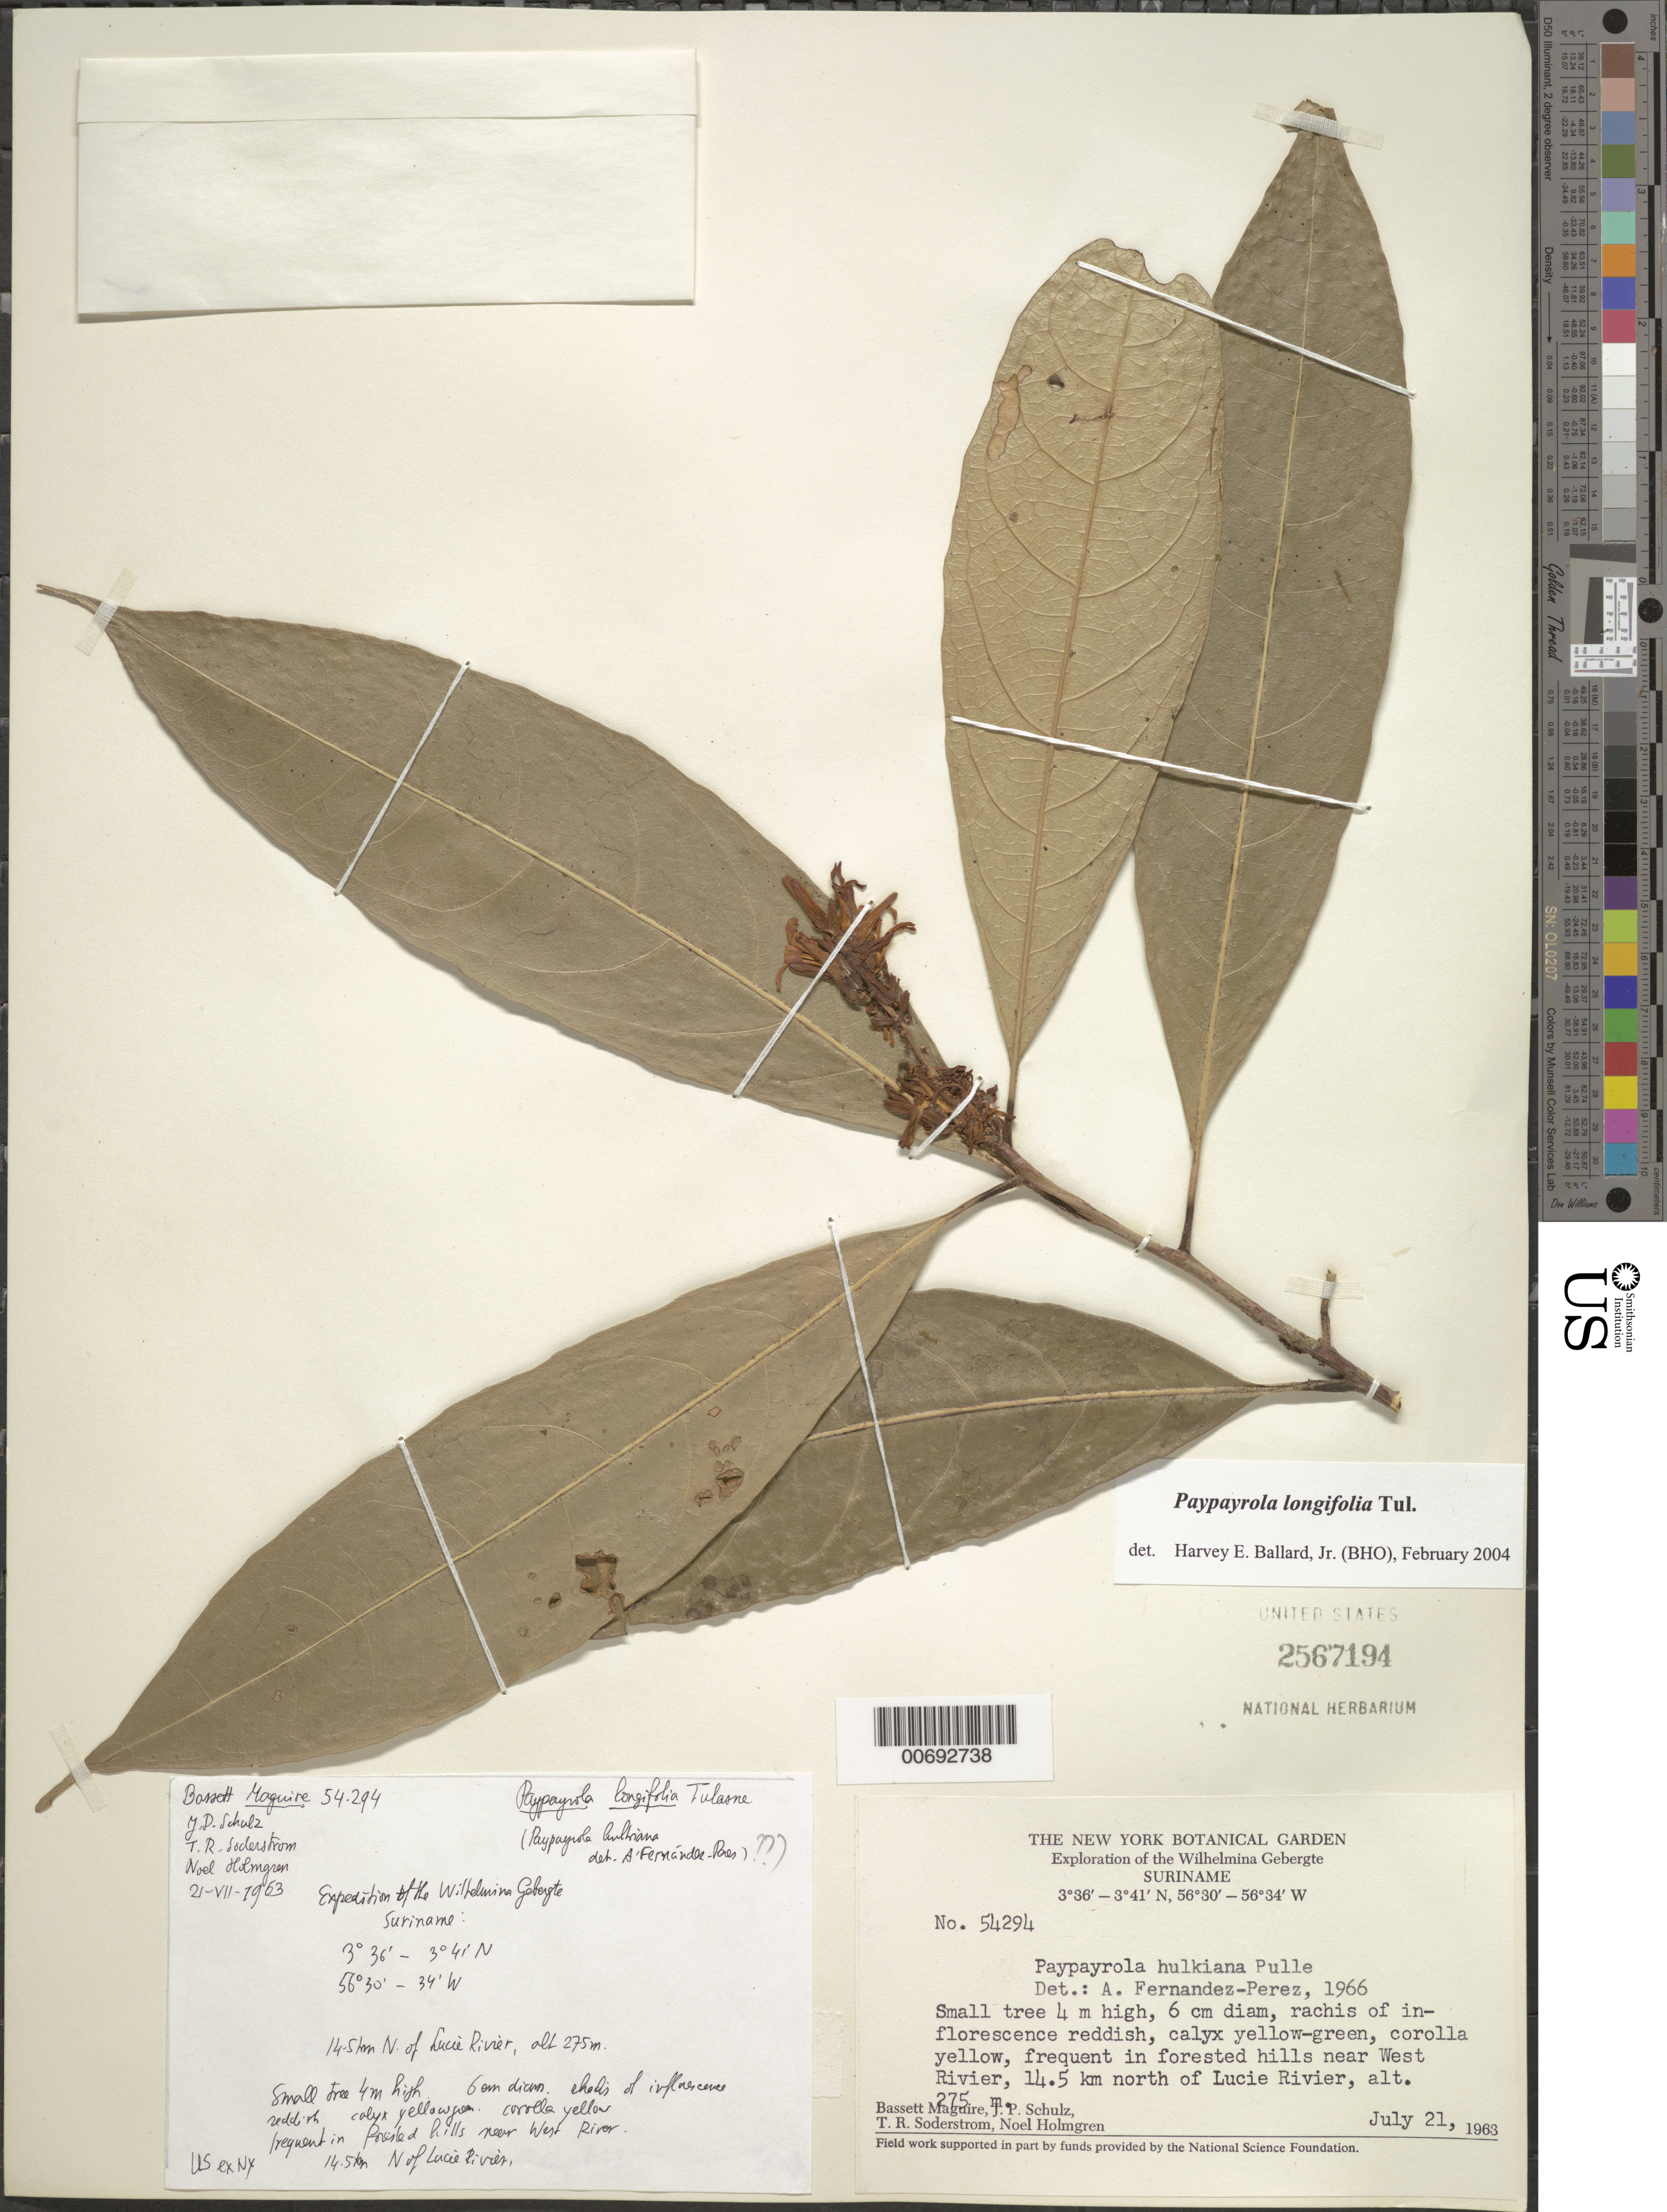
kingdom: Plantae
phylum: Tracheophyta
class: Magnoliopsida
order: Malpighiales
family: Violaceae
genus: Paypayrola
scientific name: Paypayrola longifolia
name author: Tul.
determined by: Ballard, Harvey E.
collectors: B. Maguire, J. P. Schulz, T. R. Soderstrom & N. H. Holmgren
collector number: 54294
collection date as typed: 21-Jul-63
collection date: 1963-07-21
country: Suriname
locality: Wilhelminagebergte (Wilhelmina Mts.), West River, 14.5 km N of Lucie R.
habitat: Forested hills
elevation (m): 275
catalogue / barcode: US 2567194